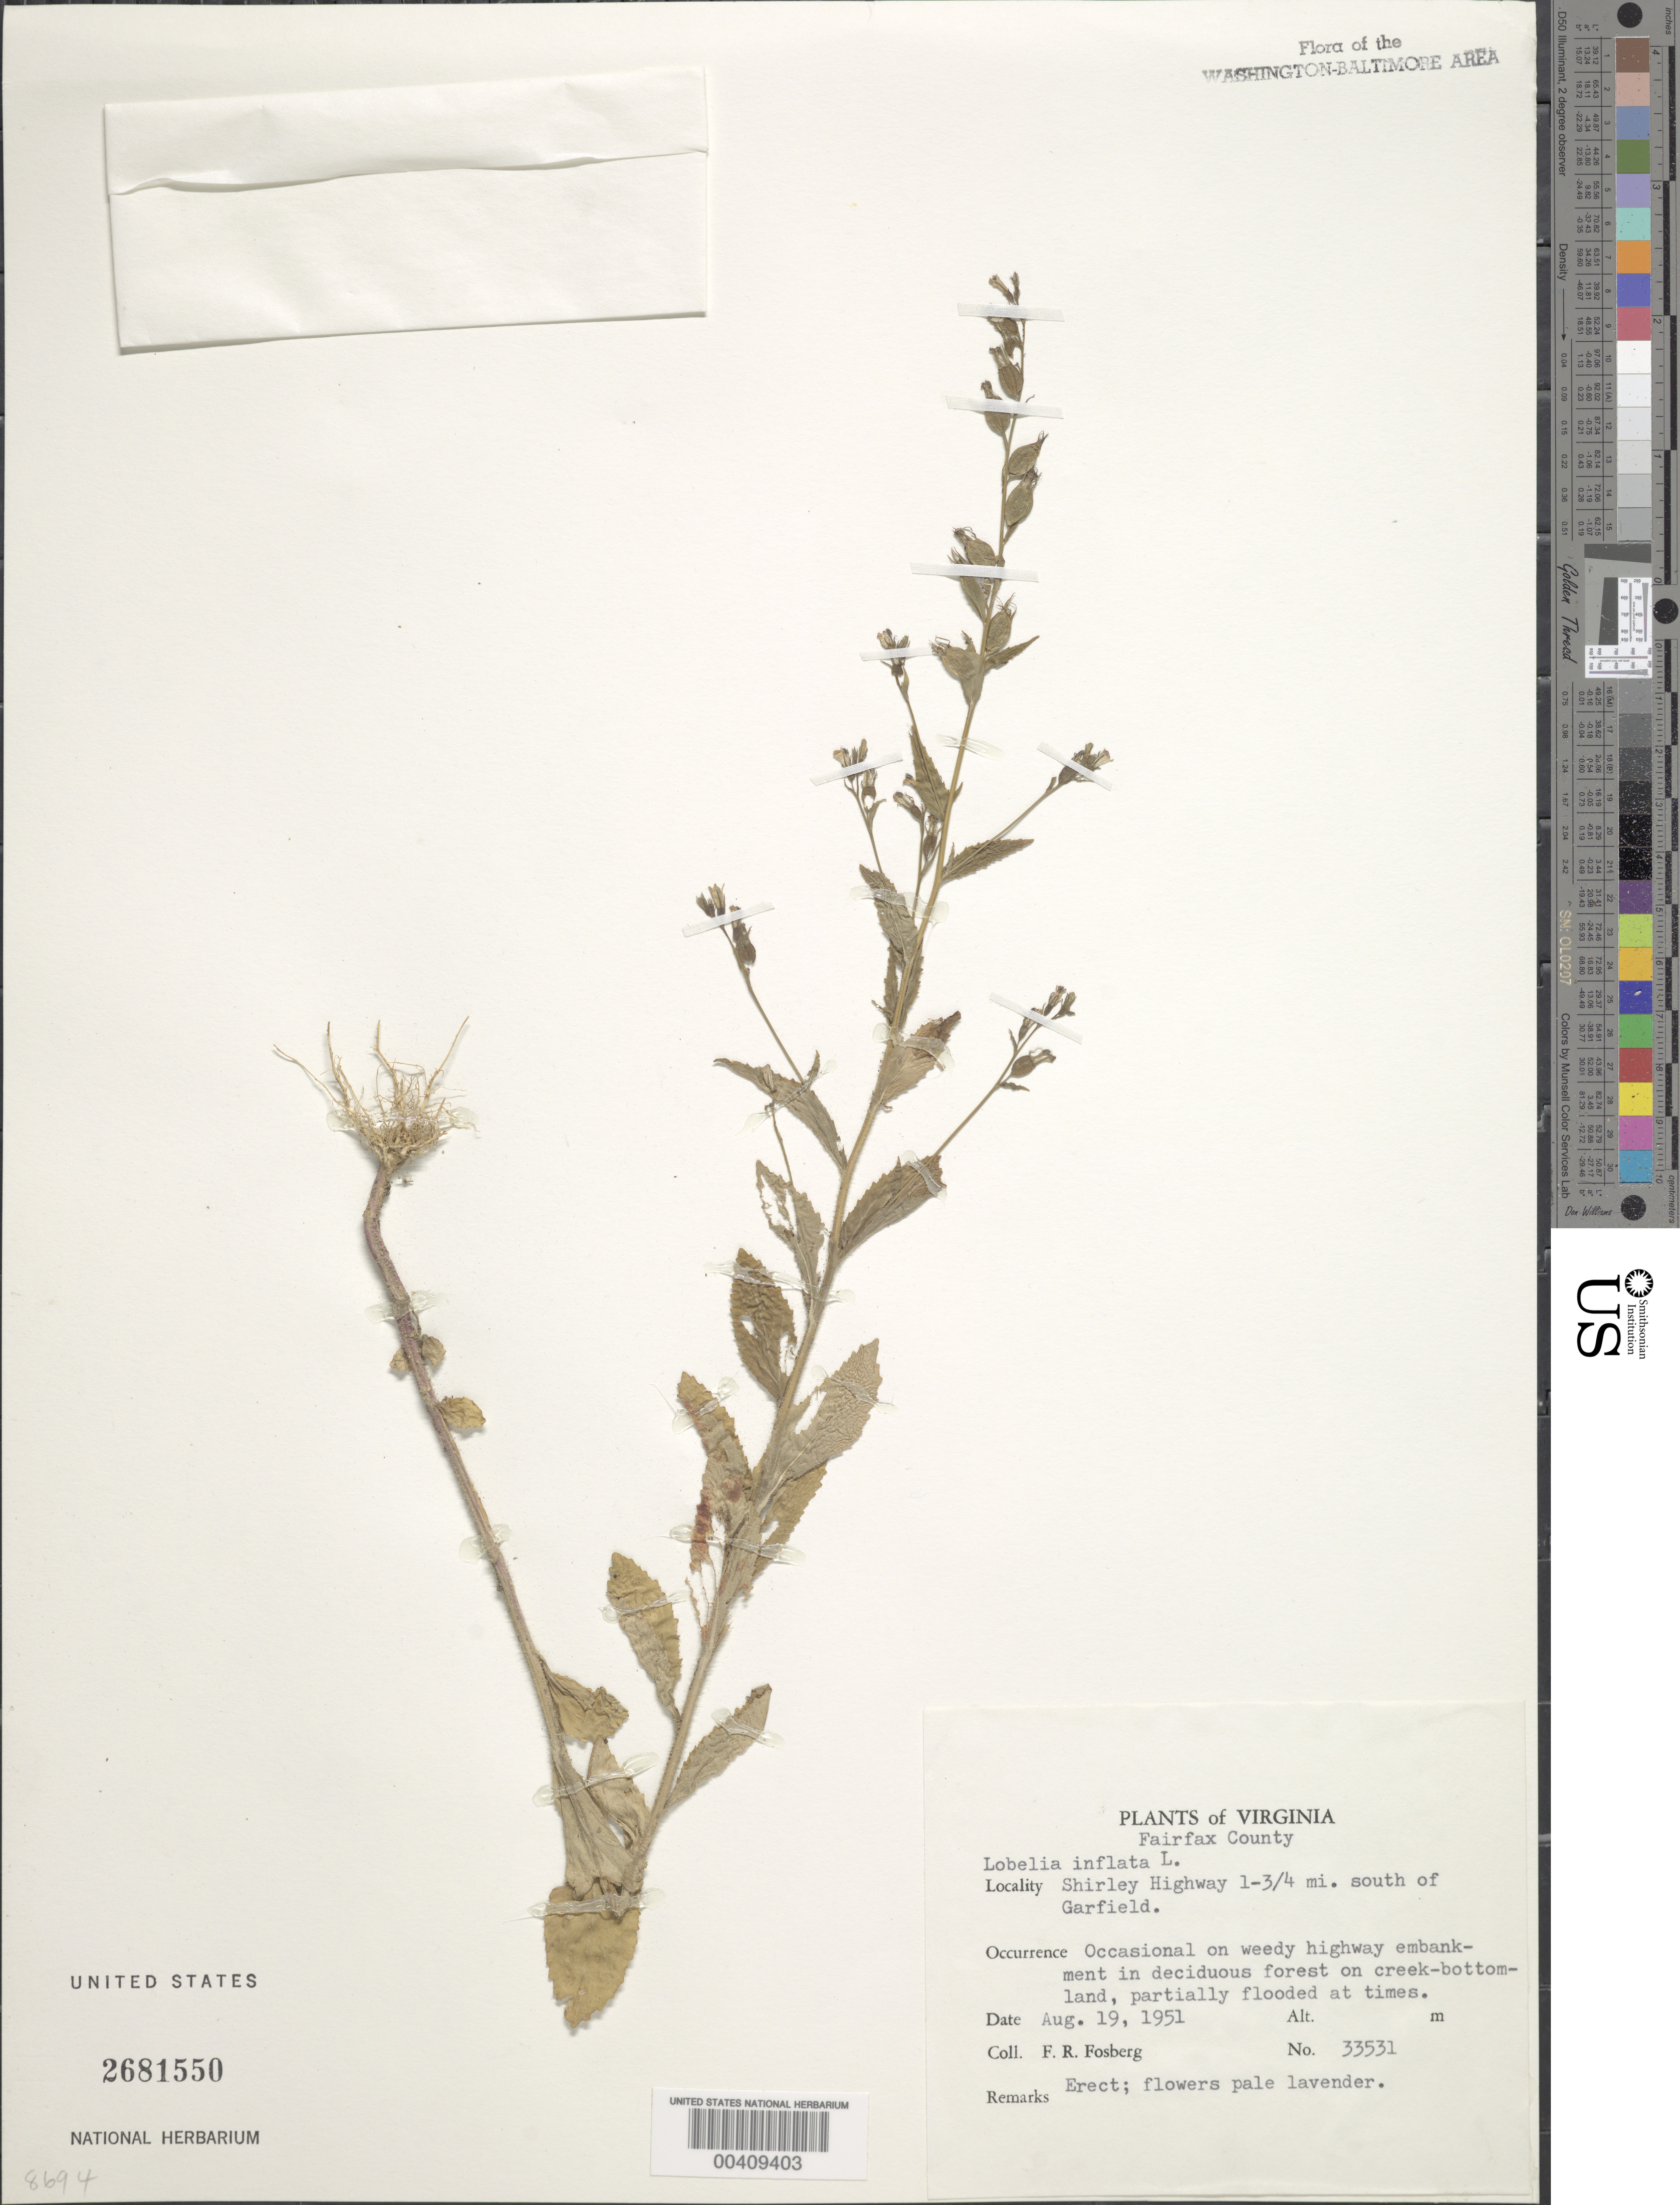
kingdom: Plantae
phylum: Tracheophyta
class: Magnoliopsida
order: Asterales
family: Campanulaceae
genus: Lobelia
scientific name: Lobelia inflata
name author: L.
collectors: F. R. Fosberg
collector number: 33531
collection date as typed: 19 Aug 1951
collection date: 1951-08-19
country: United States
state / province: Virginia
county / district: Fairfax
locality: Shirley Highway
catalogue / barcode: US 2681550